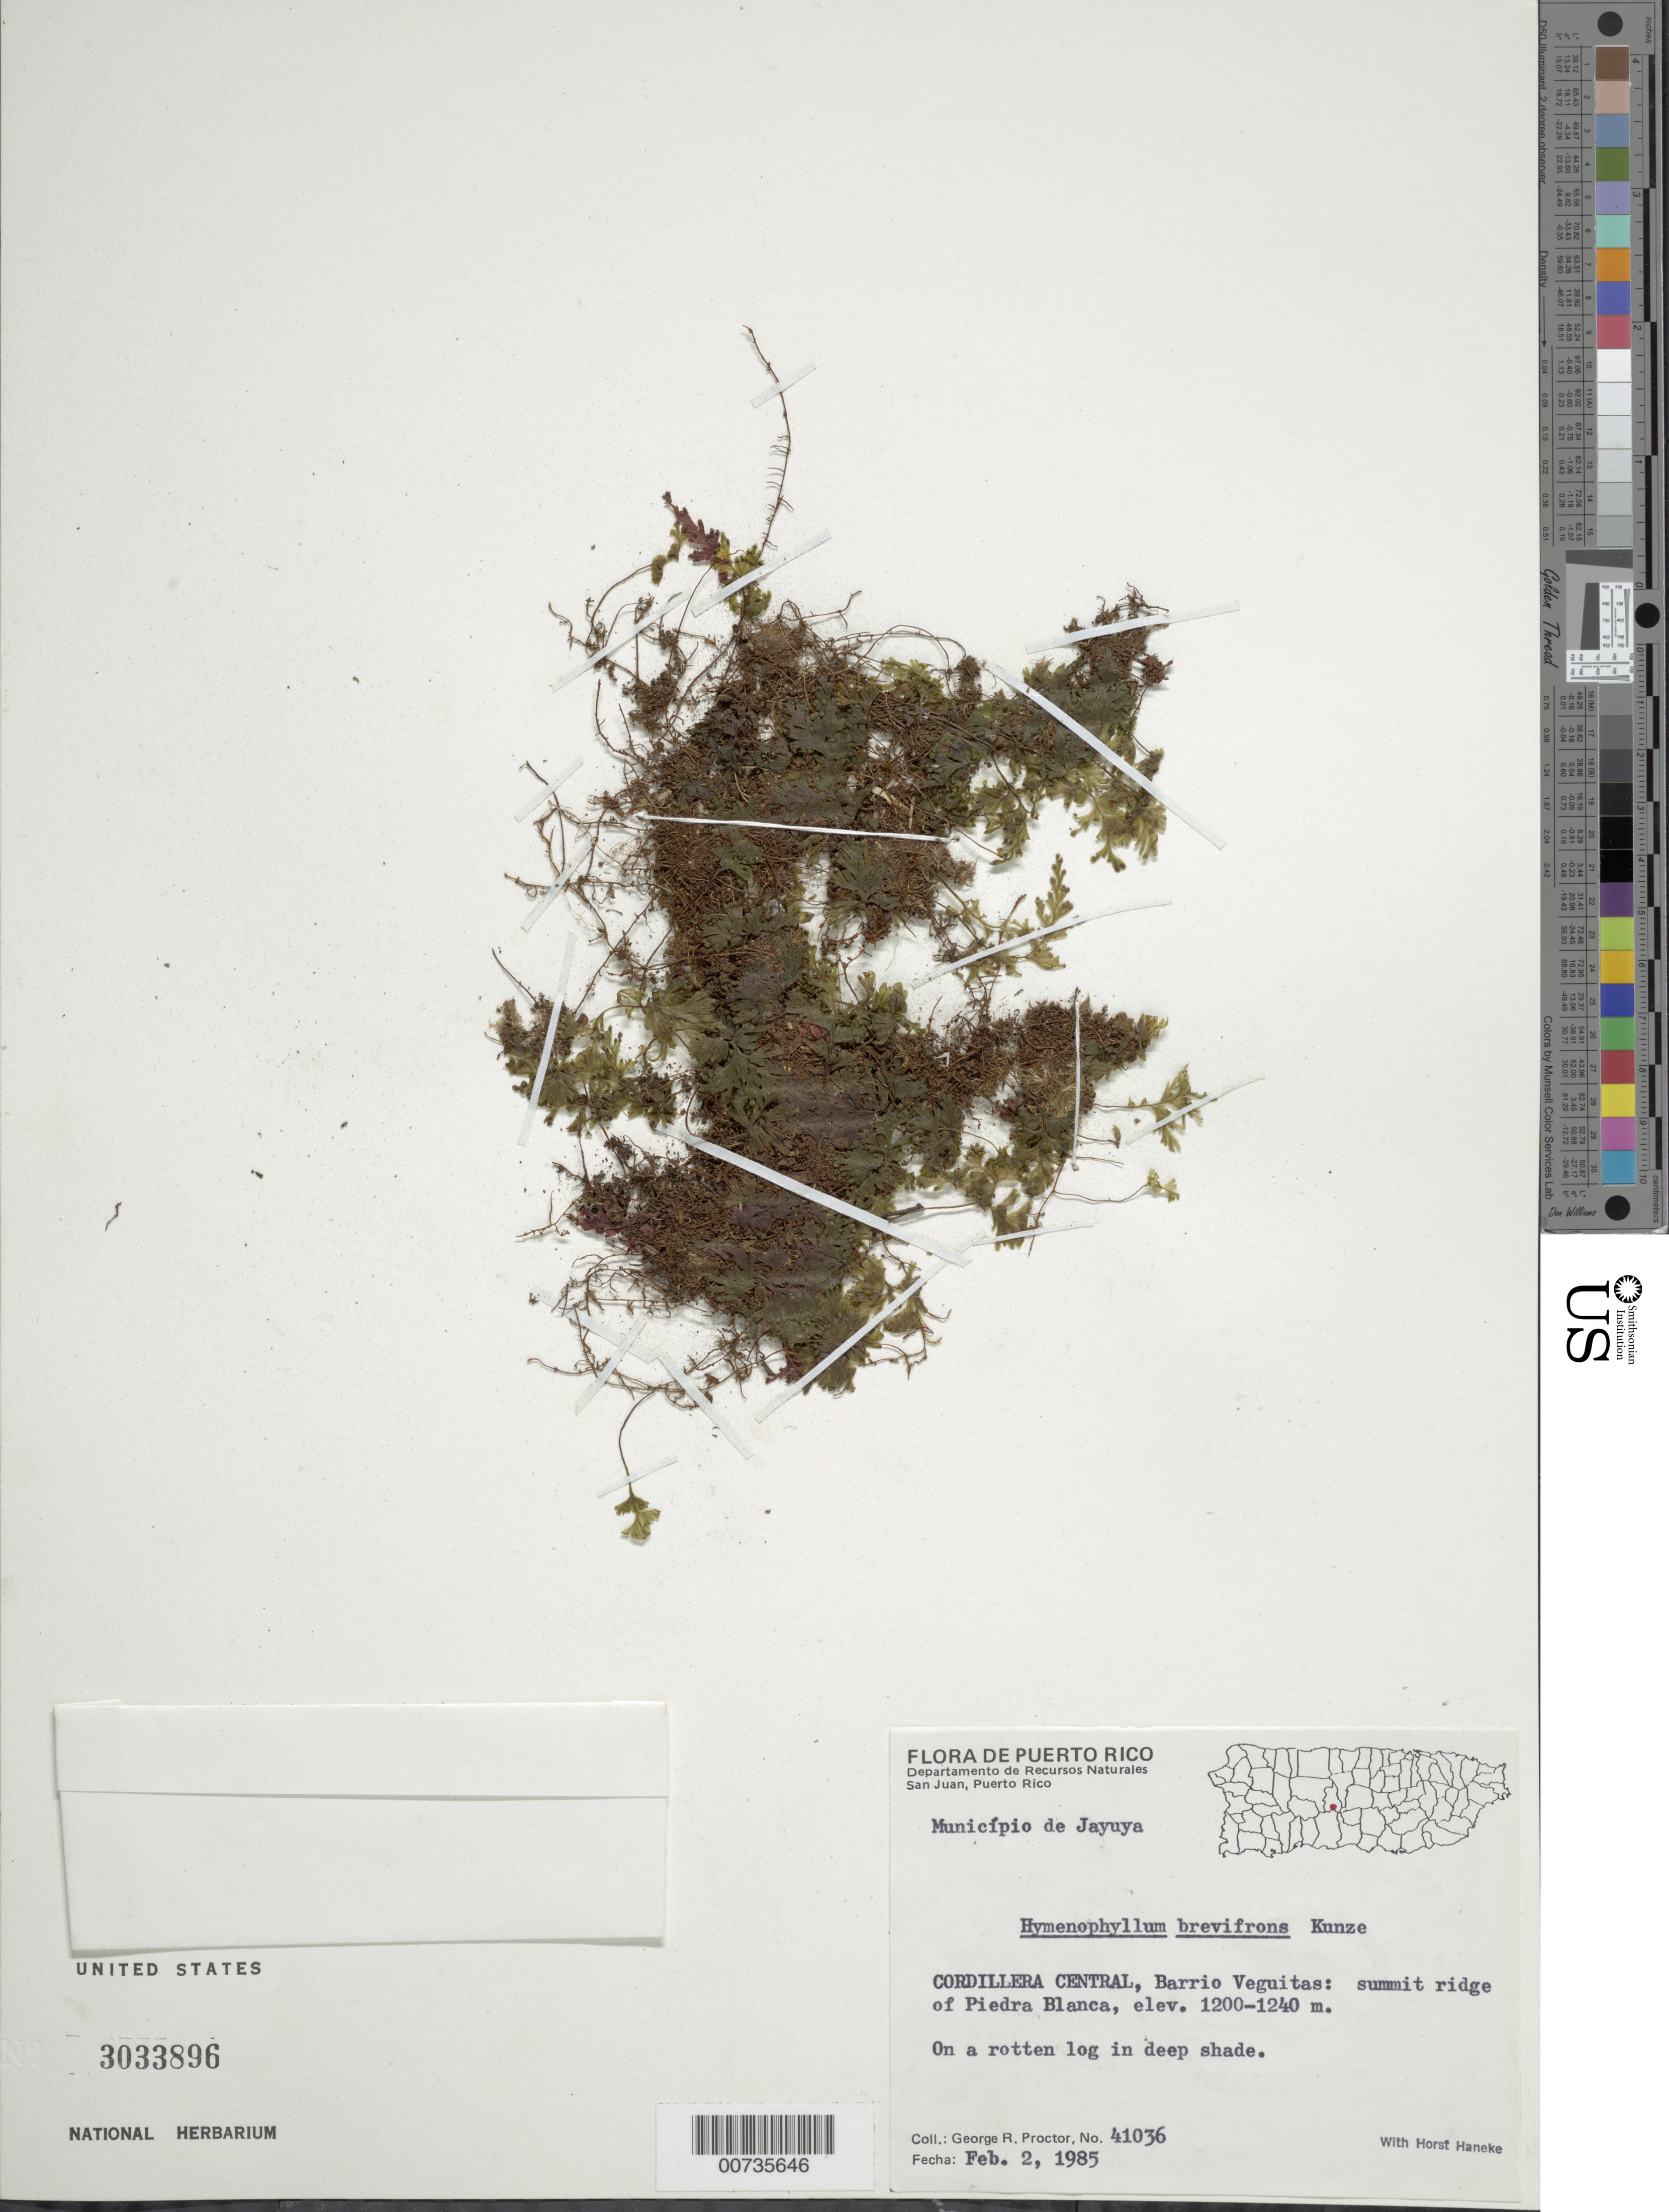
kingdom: Plantae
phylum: Tracheophyta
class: Polypodiopsida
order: Hymenophyllales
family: Hymenophyllaceae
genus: Hymenophyllum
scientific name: Hymenophyllum brevifrons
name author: Kunze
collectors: G. R. Proctor & H. Haneke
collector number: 41036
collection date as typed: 02 Feb 1985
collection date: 1985-02-02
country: Puerto Rico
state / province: Jayuya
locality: Mun. Jayuya, Cordillera Central, Barrio Veguitas: summit ridge of Piedra Blanca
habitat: On a rotten log in deep shade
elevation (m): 1200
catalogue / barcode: US 3033896